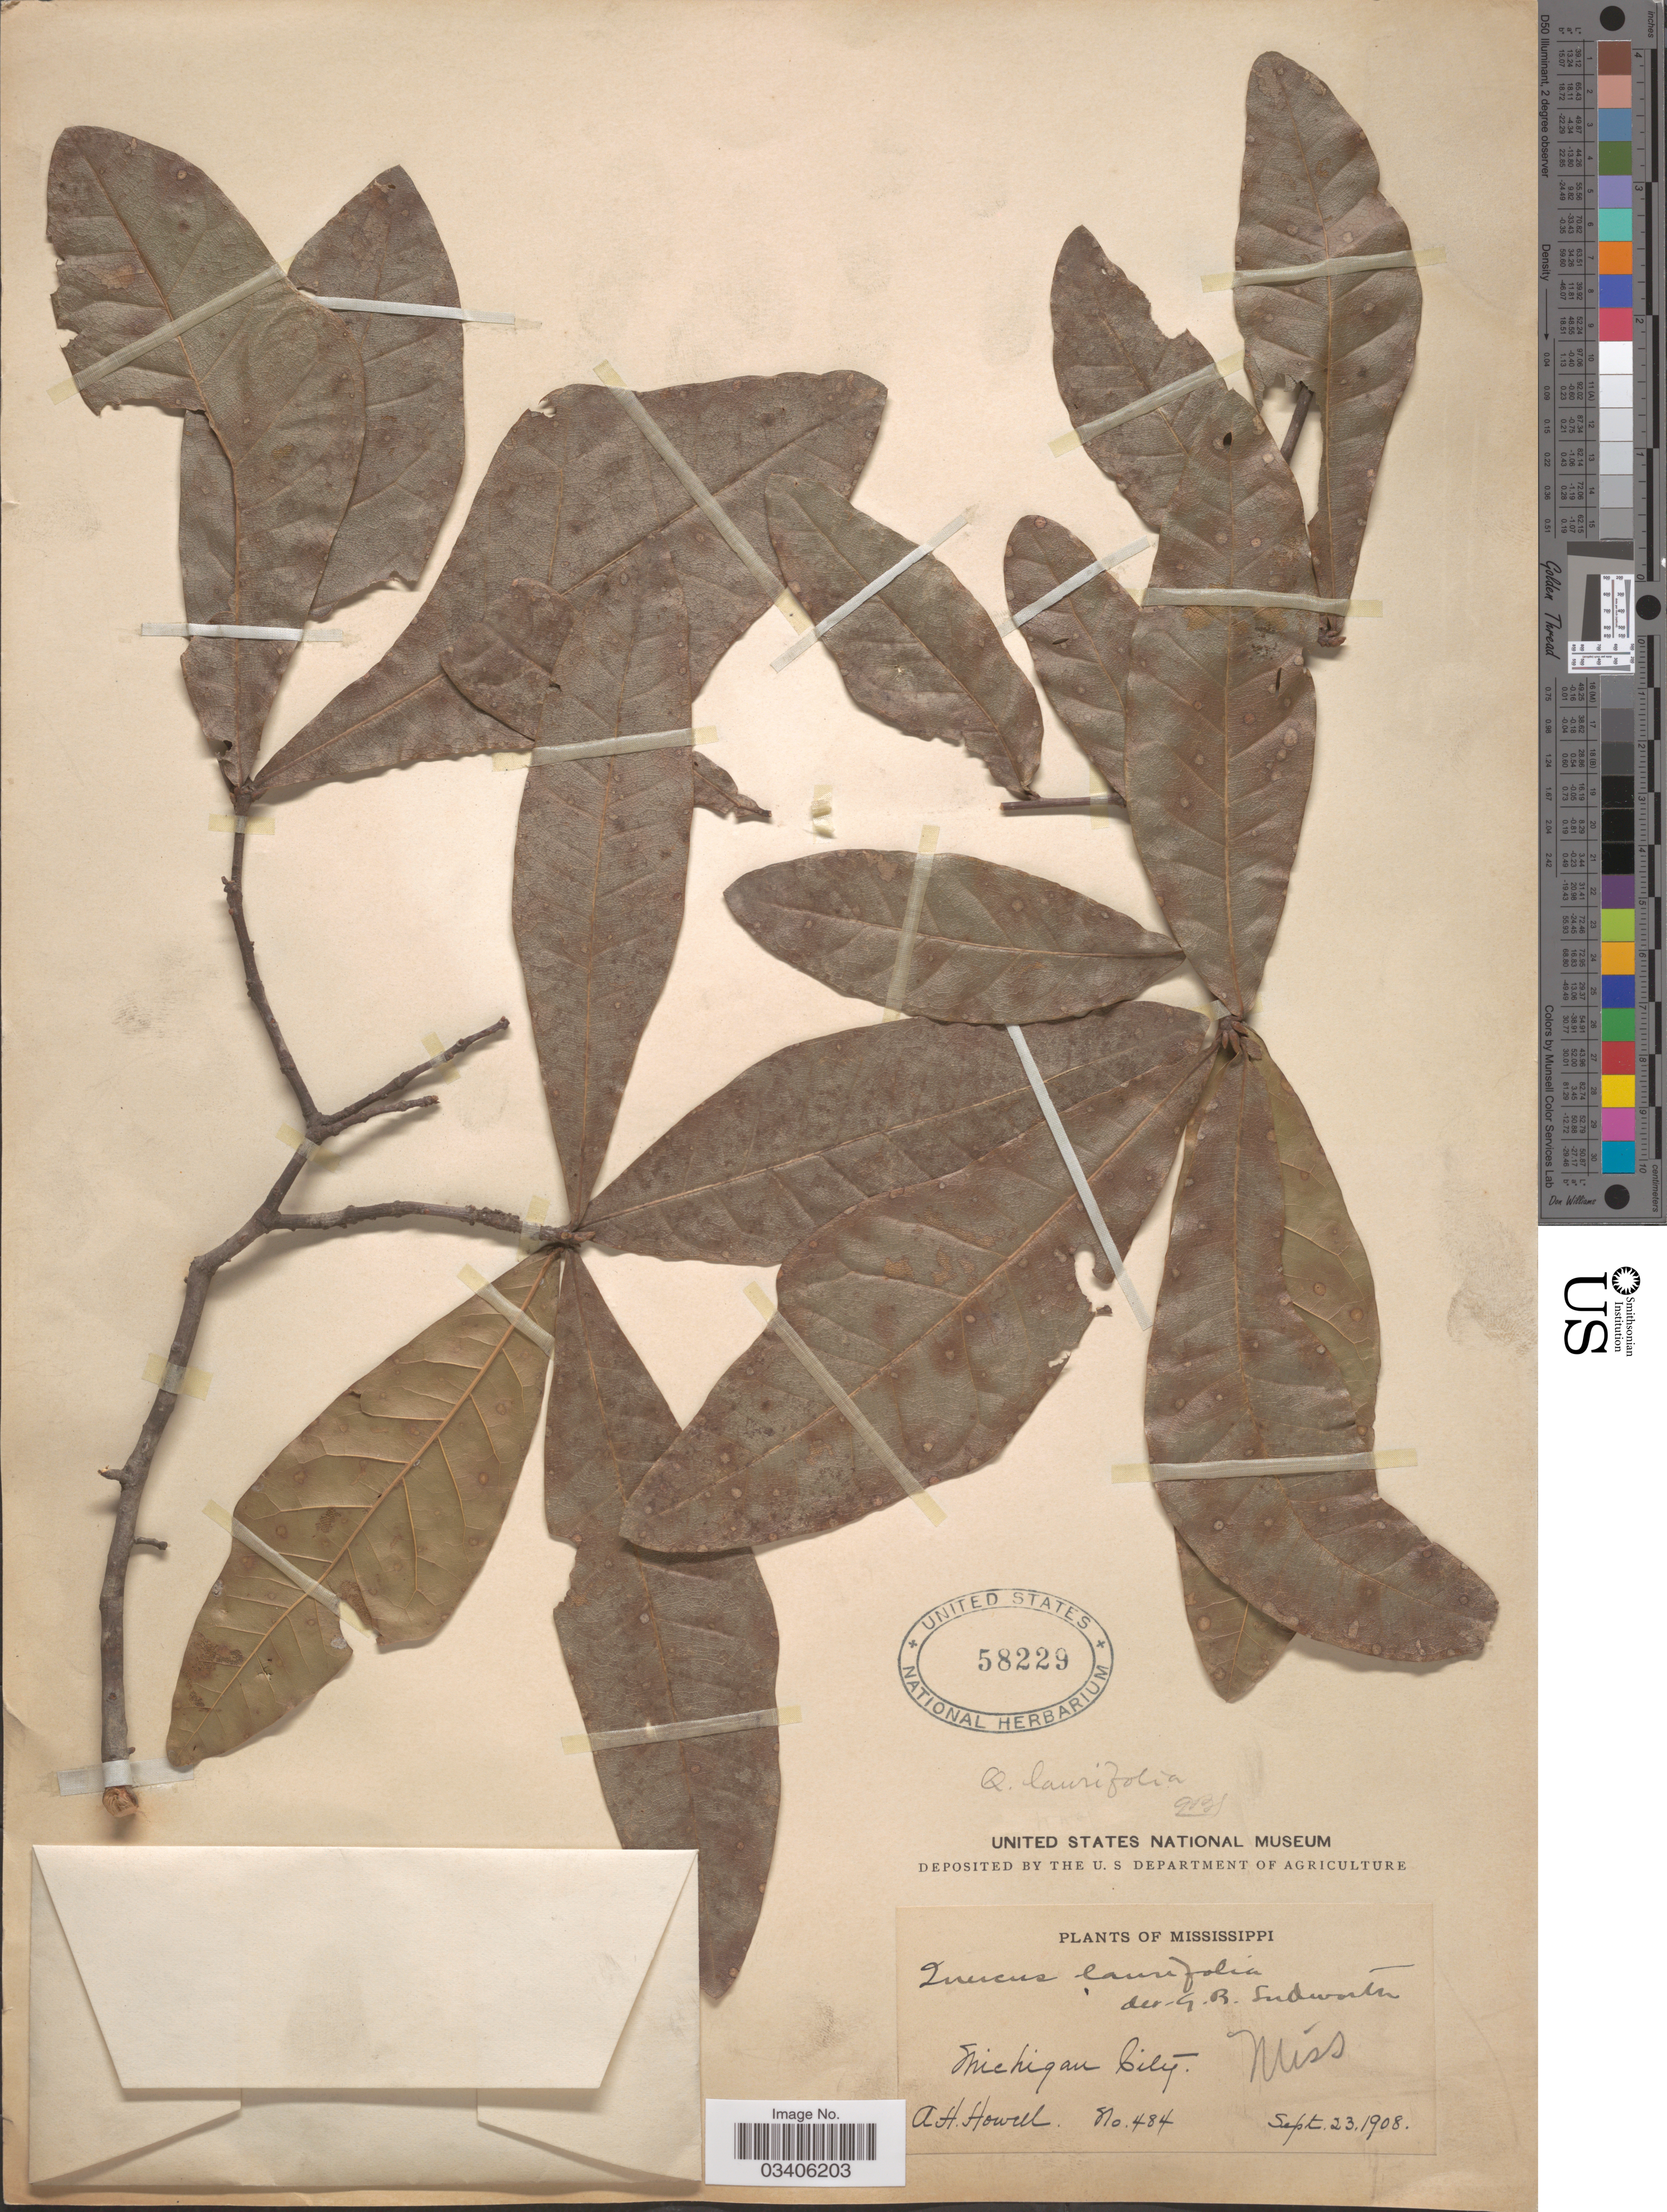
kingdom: Plantae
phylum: Tracheophyta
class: Magnoliopsida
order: Fagales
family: Fagaceae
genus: Quercus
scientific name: Quercus laurifolia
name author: Michx.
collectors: A. Howell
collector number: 484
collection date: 1908-09-23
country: United States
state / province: Mississippi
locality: Michigan City.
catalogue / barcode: US 58229